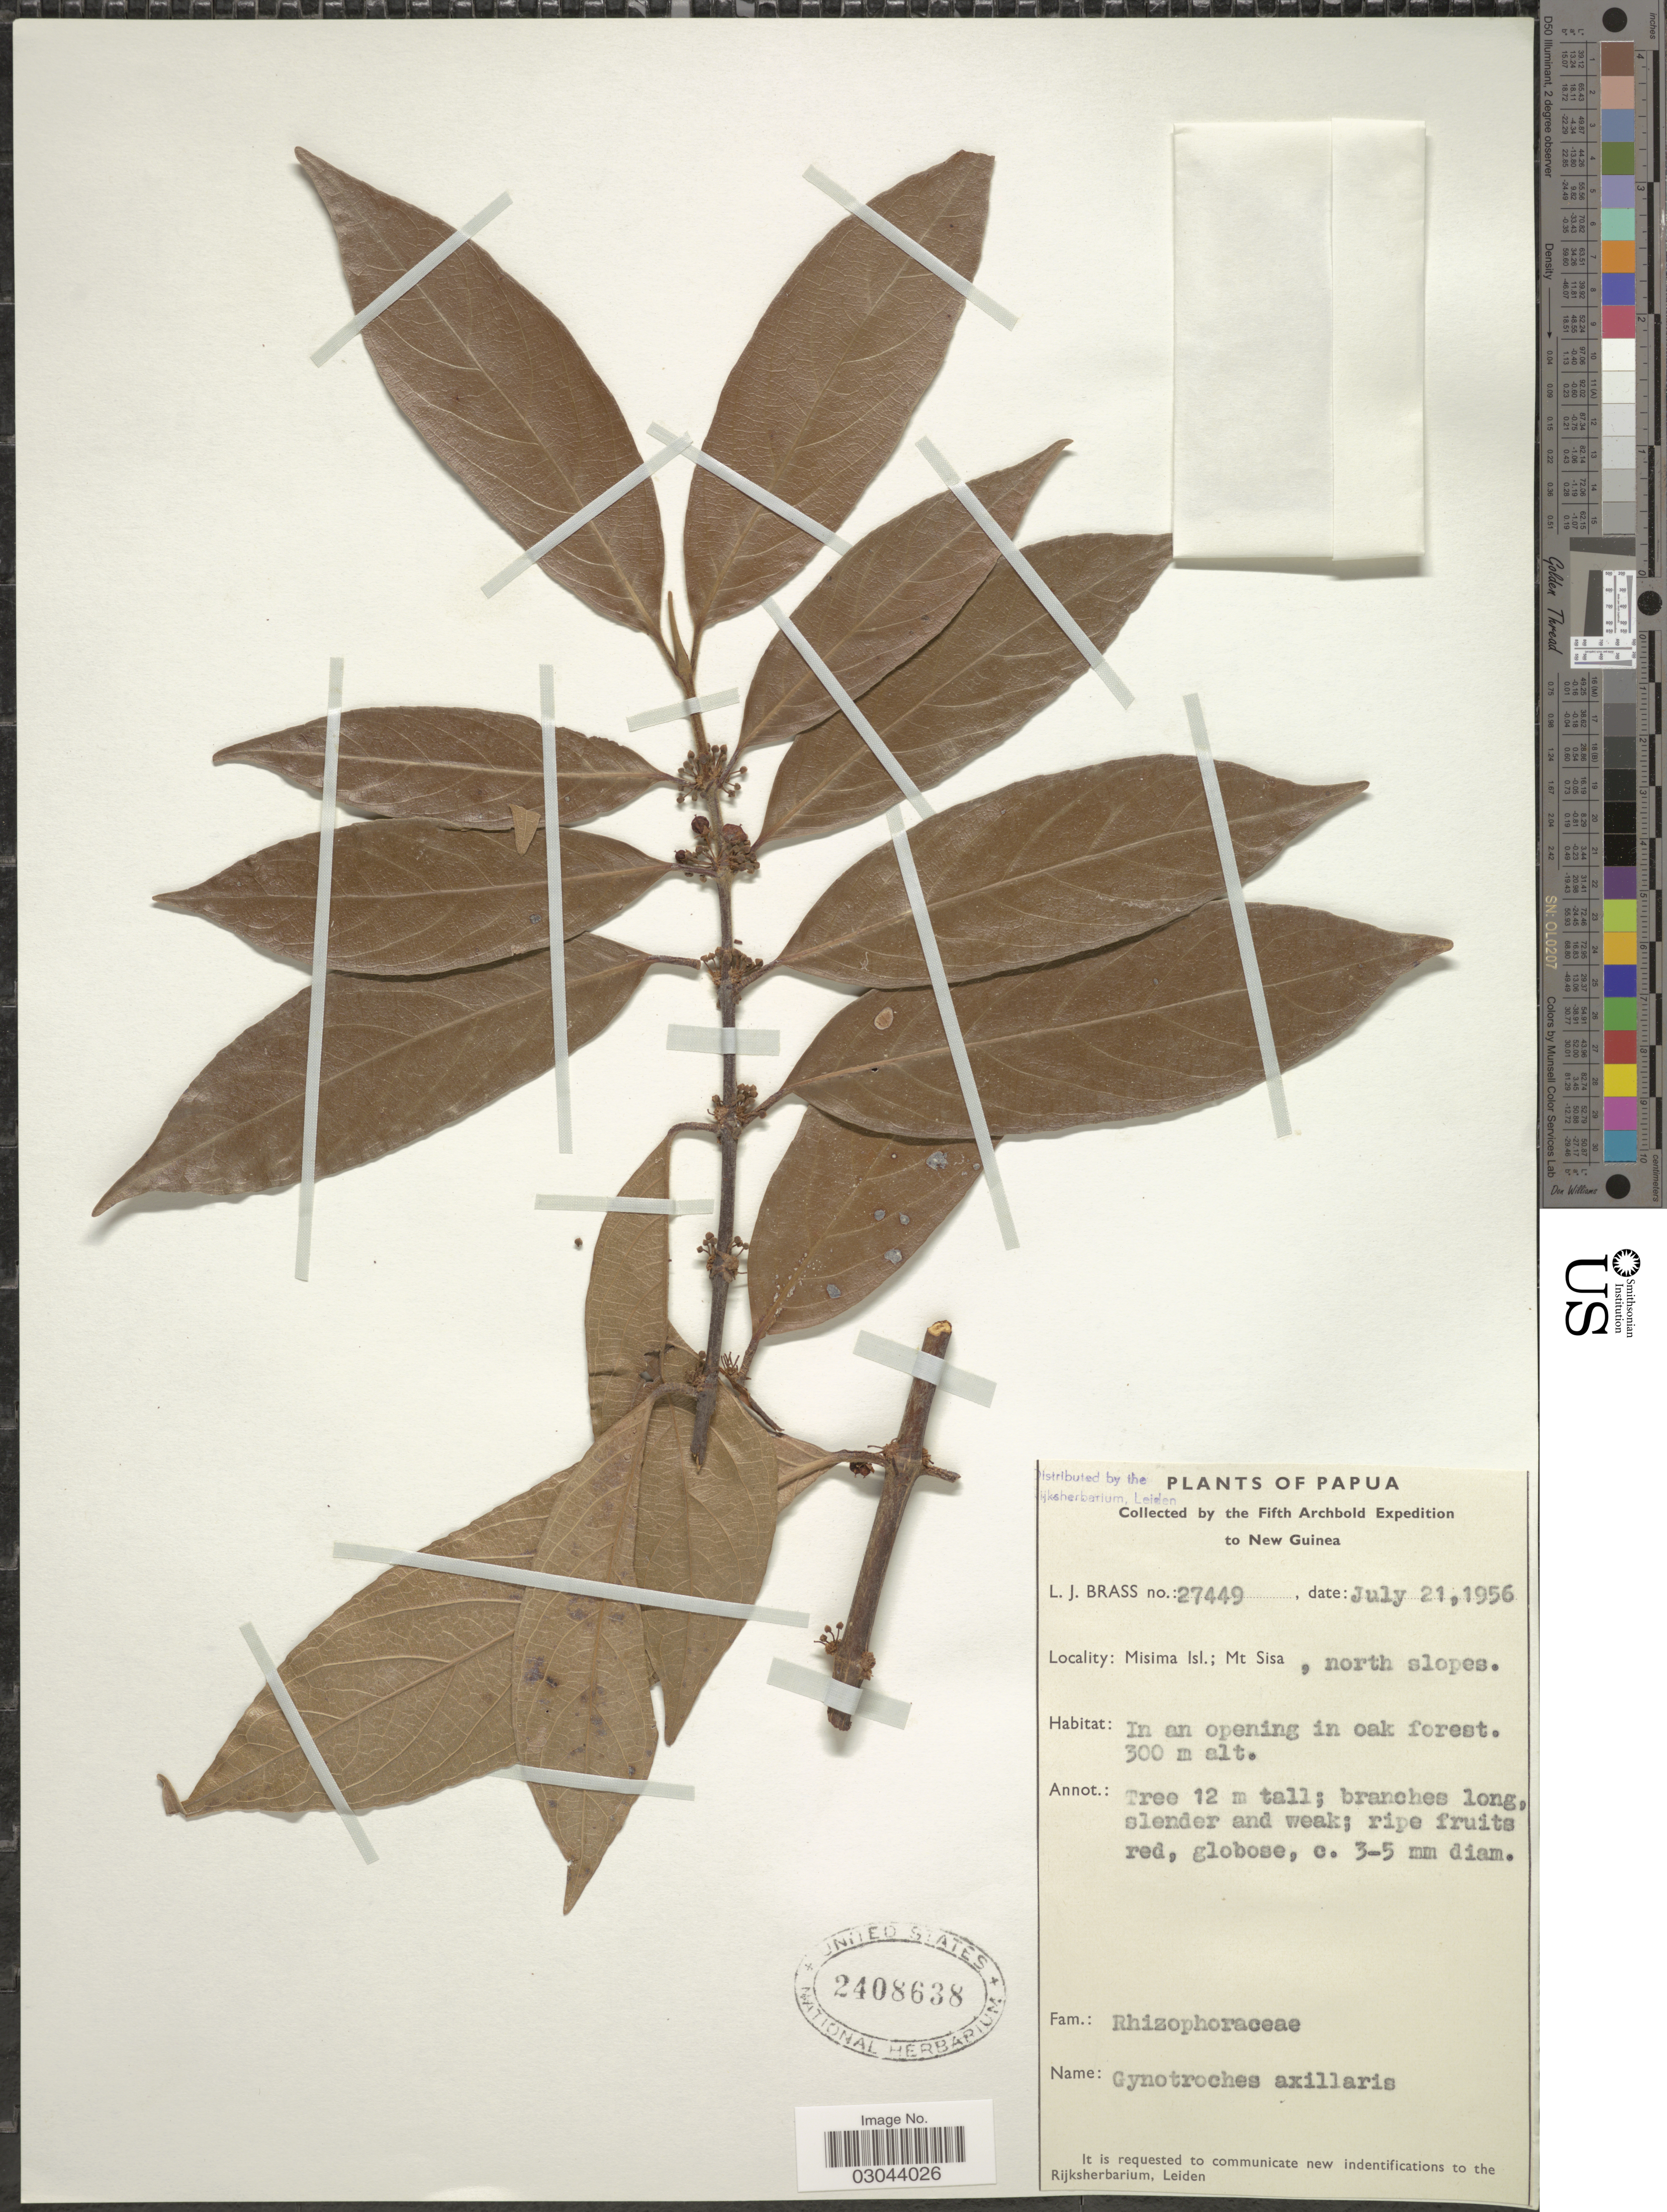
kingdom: Plantae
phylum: Tracheophyta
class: Magnoliopsida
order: Malpighiales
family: Rhizophoraceae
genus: Gynotroches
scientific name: Gynotroches axillaris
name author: Blume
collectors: L. J. Brass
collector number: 27449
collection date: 1956-07-21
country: Papua New Guinea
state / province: Milne Bay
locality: New Guinea. Misima Isl.; Mt Sisa, north slopes.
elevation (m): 300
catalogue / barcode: US 2408638